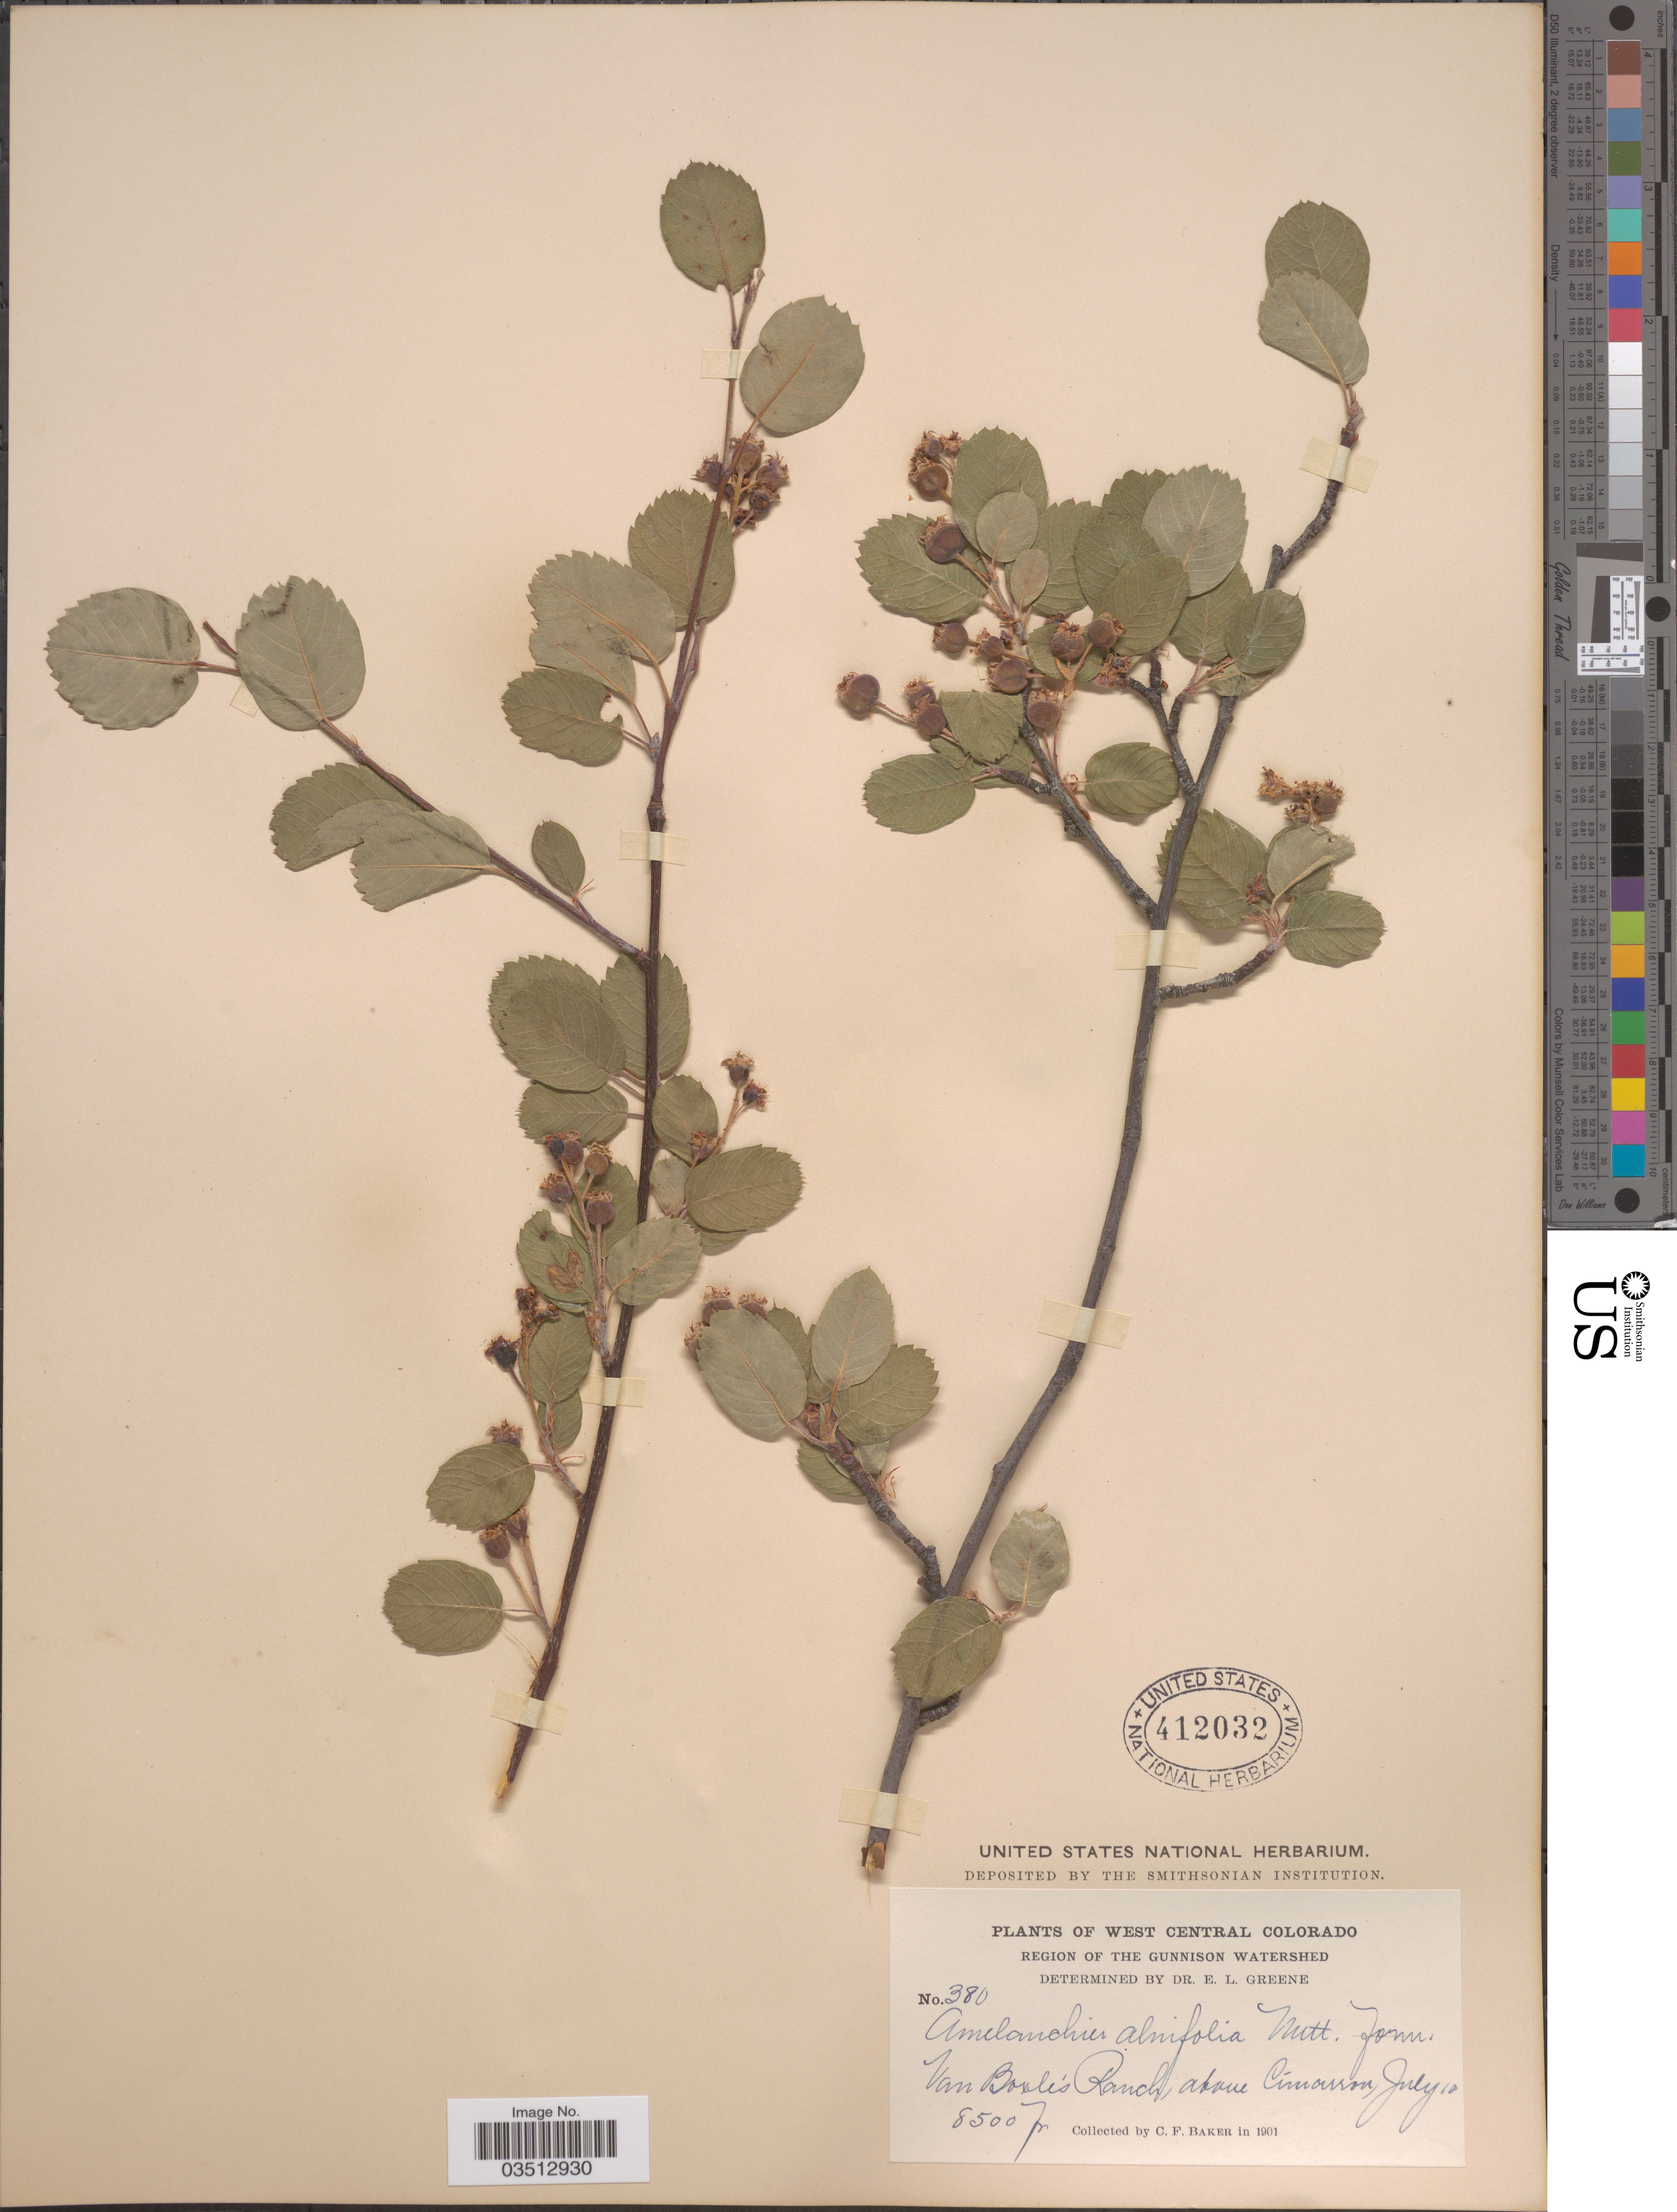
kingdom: Plantae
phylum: Tracheophyta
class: Magnoliopsida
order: Rosales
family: Rosaceae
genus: Amelanchier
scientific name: Amelanchier sp.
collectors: C. F. Baker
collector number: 380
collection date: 1901-07-10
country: United States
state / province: Colorado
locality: West Central Colorado. Region of the Gunnison Watershed. Van Boxle's Ranch above Cimarron.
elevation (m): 2591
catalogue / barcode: US 412032